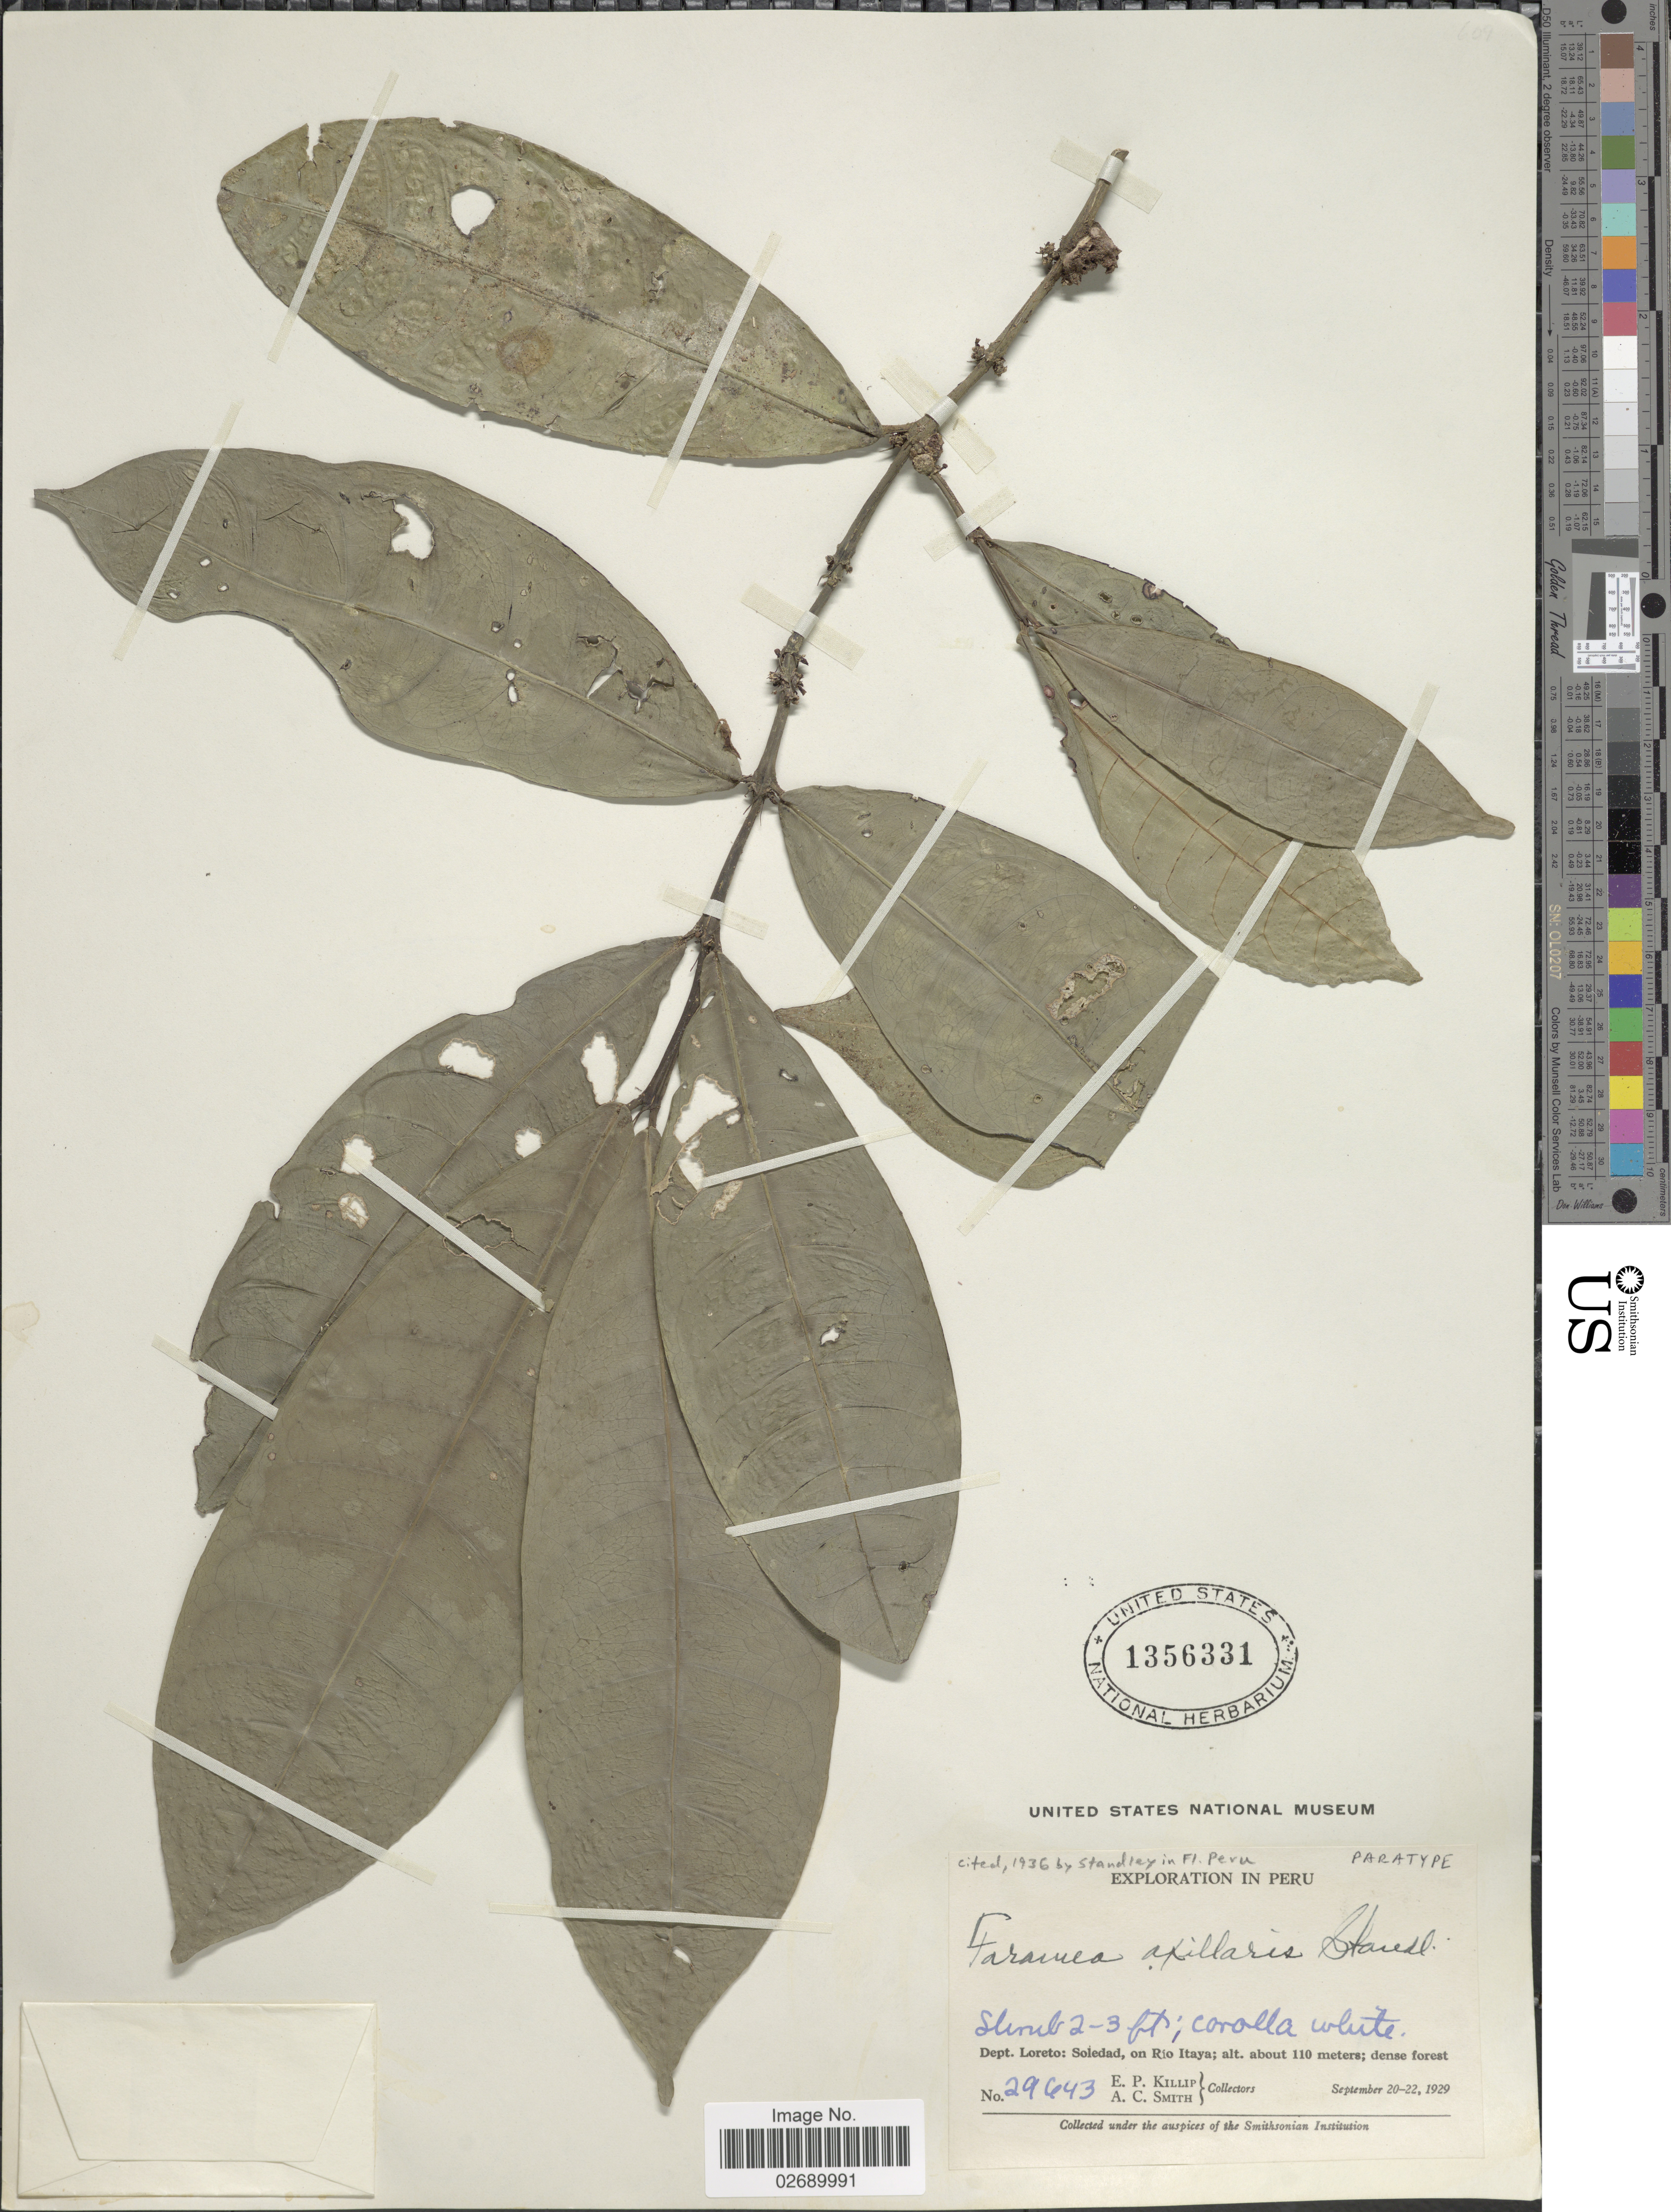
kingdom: Plantae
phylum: Tracheophyta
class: Magnoliopsida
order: Gentianales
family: Rubiaceae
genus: Faramea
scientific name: Faramea axillaris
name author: Standl.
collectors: E. P. Killip & A. C. Smith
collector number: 29643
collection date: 1929-09-20/1929-09-22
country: Peru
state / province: Loreto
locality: Soledad, on Rio Itaya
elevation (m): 110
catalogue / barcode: US 1356331